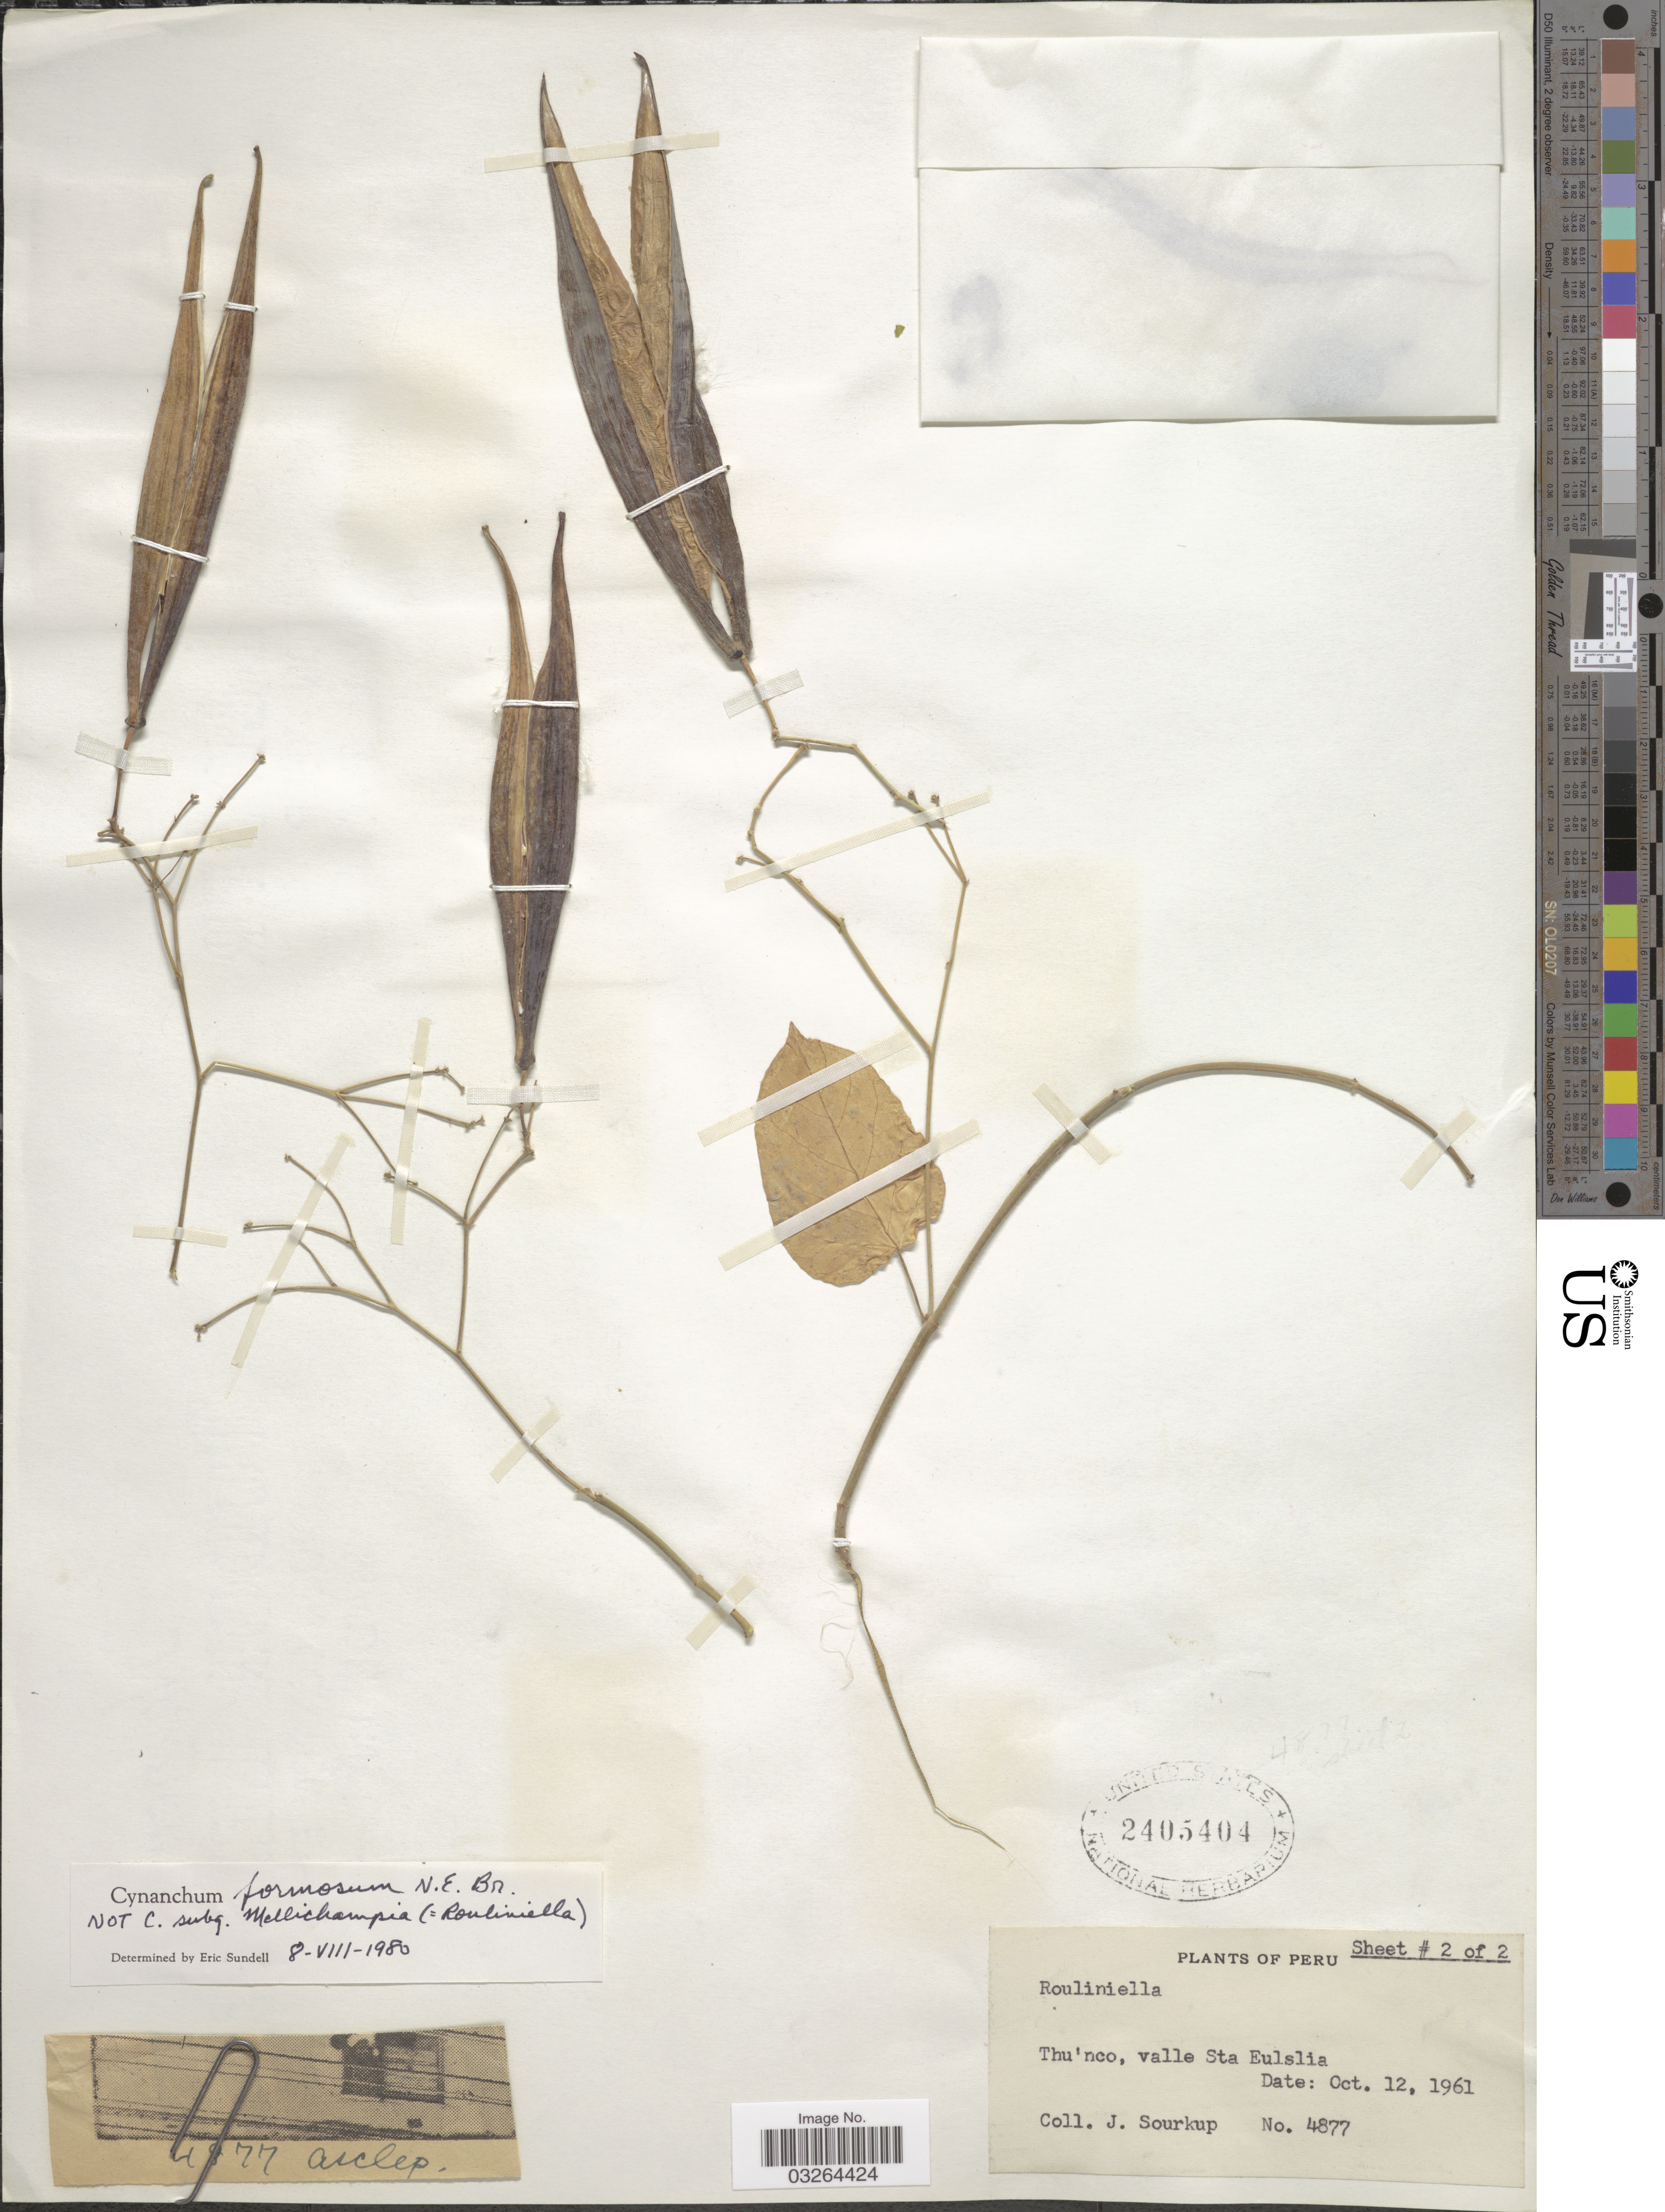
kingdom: Plantae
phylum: Tracheophyta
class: Magnoliopsida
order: Gentianales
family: Apocynaceae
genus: Cynanchum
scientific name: Cynanchum formosum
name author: N.E. Br.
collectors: J. Soukup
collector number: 4877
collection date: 1961-10-12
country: Peru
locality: Thu'nco, valle Sta Eulalia.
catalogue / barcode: US 2405404